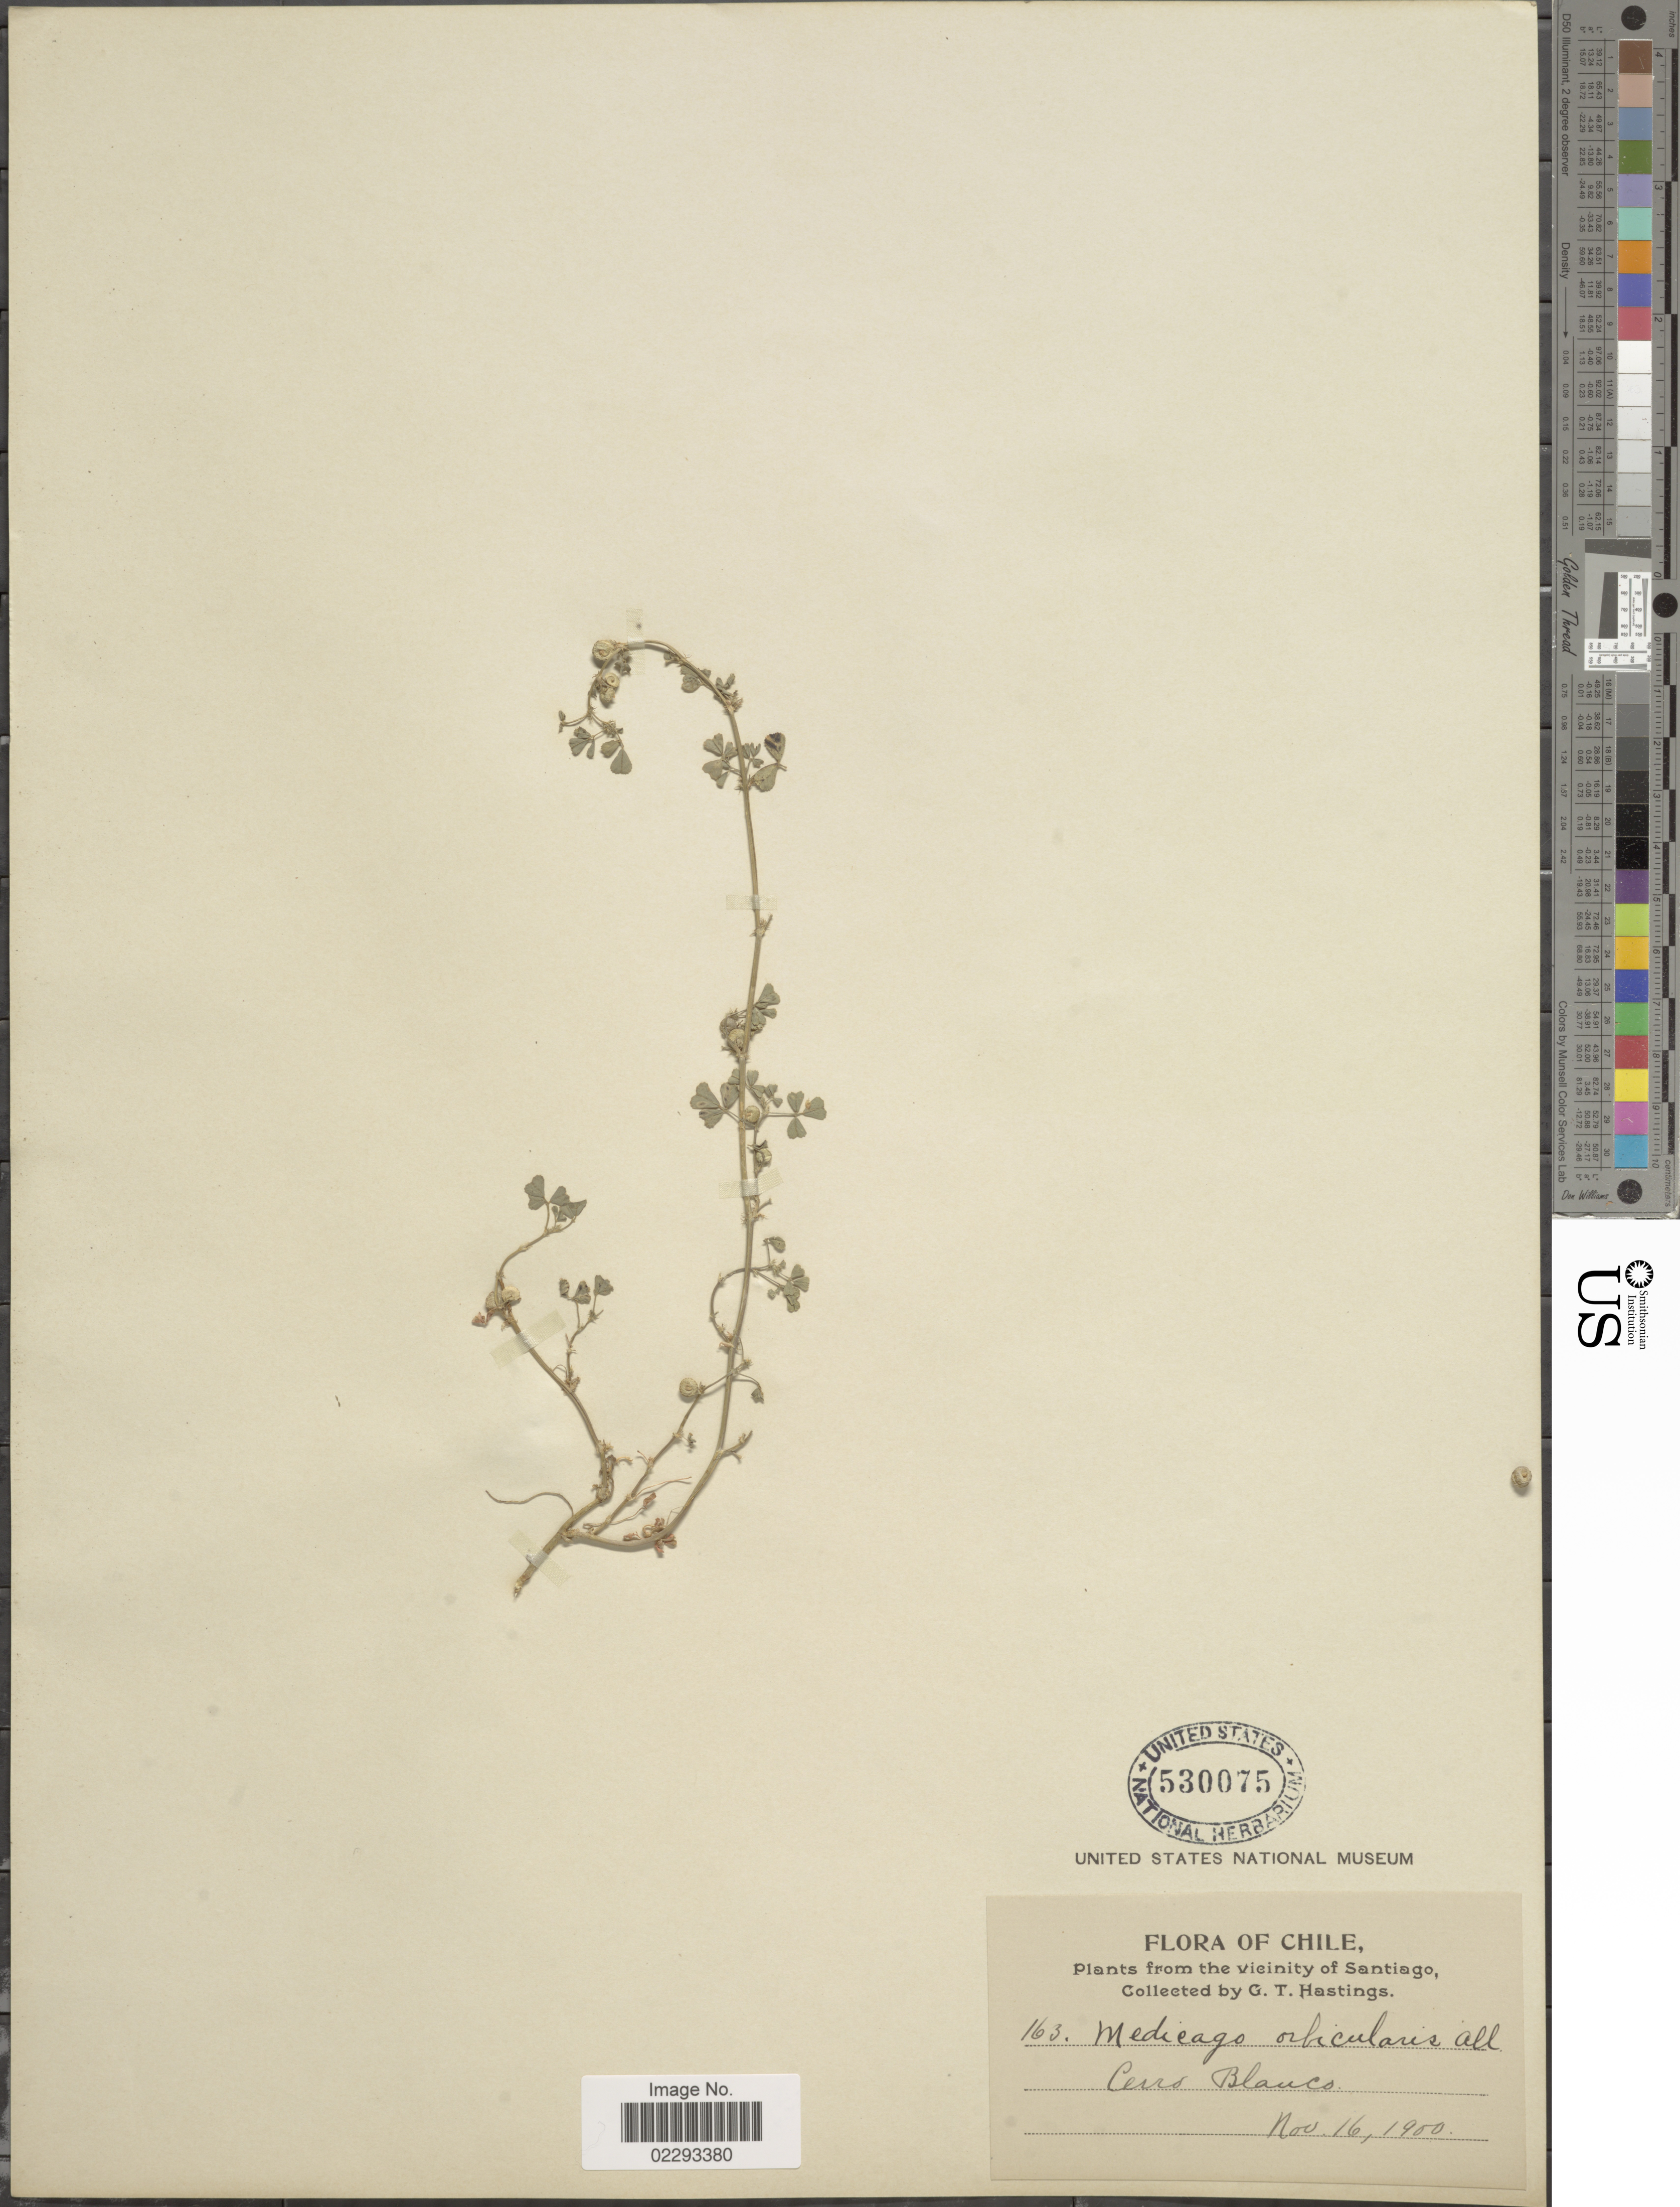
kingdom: Plantae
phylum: Tracheophyta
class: Magnoliopsida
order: Fabales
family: Fabaceae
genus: Medicago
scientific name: Medicago orbicularis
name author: (L.) Bartal.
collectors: G. Hastings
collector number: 163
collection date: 1950-11-16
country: Chile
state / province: Región Metropolitana (RM)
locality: Vicinity of Santiago, Cerro Blanco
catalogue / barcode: US 530075